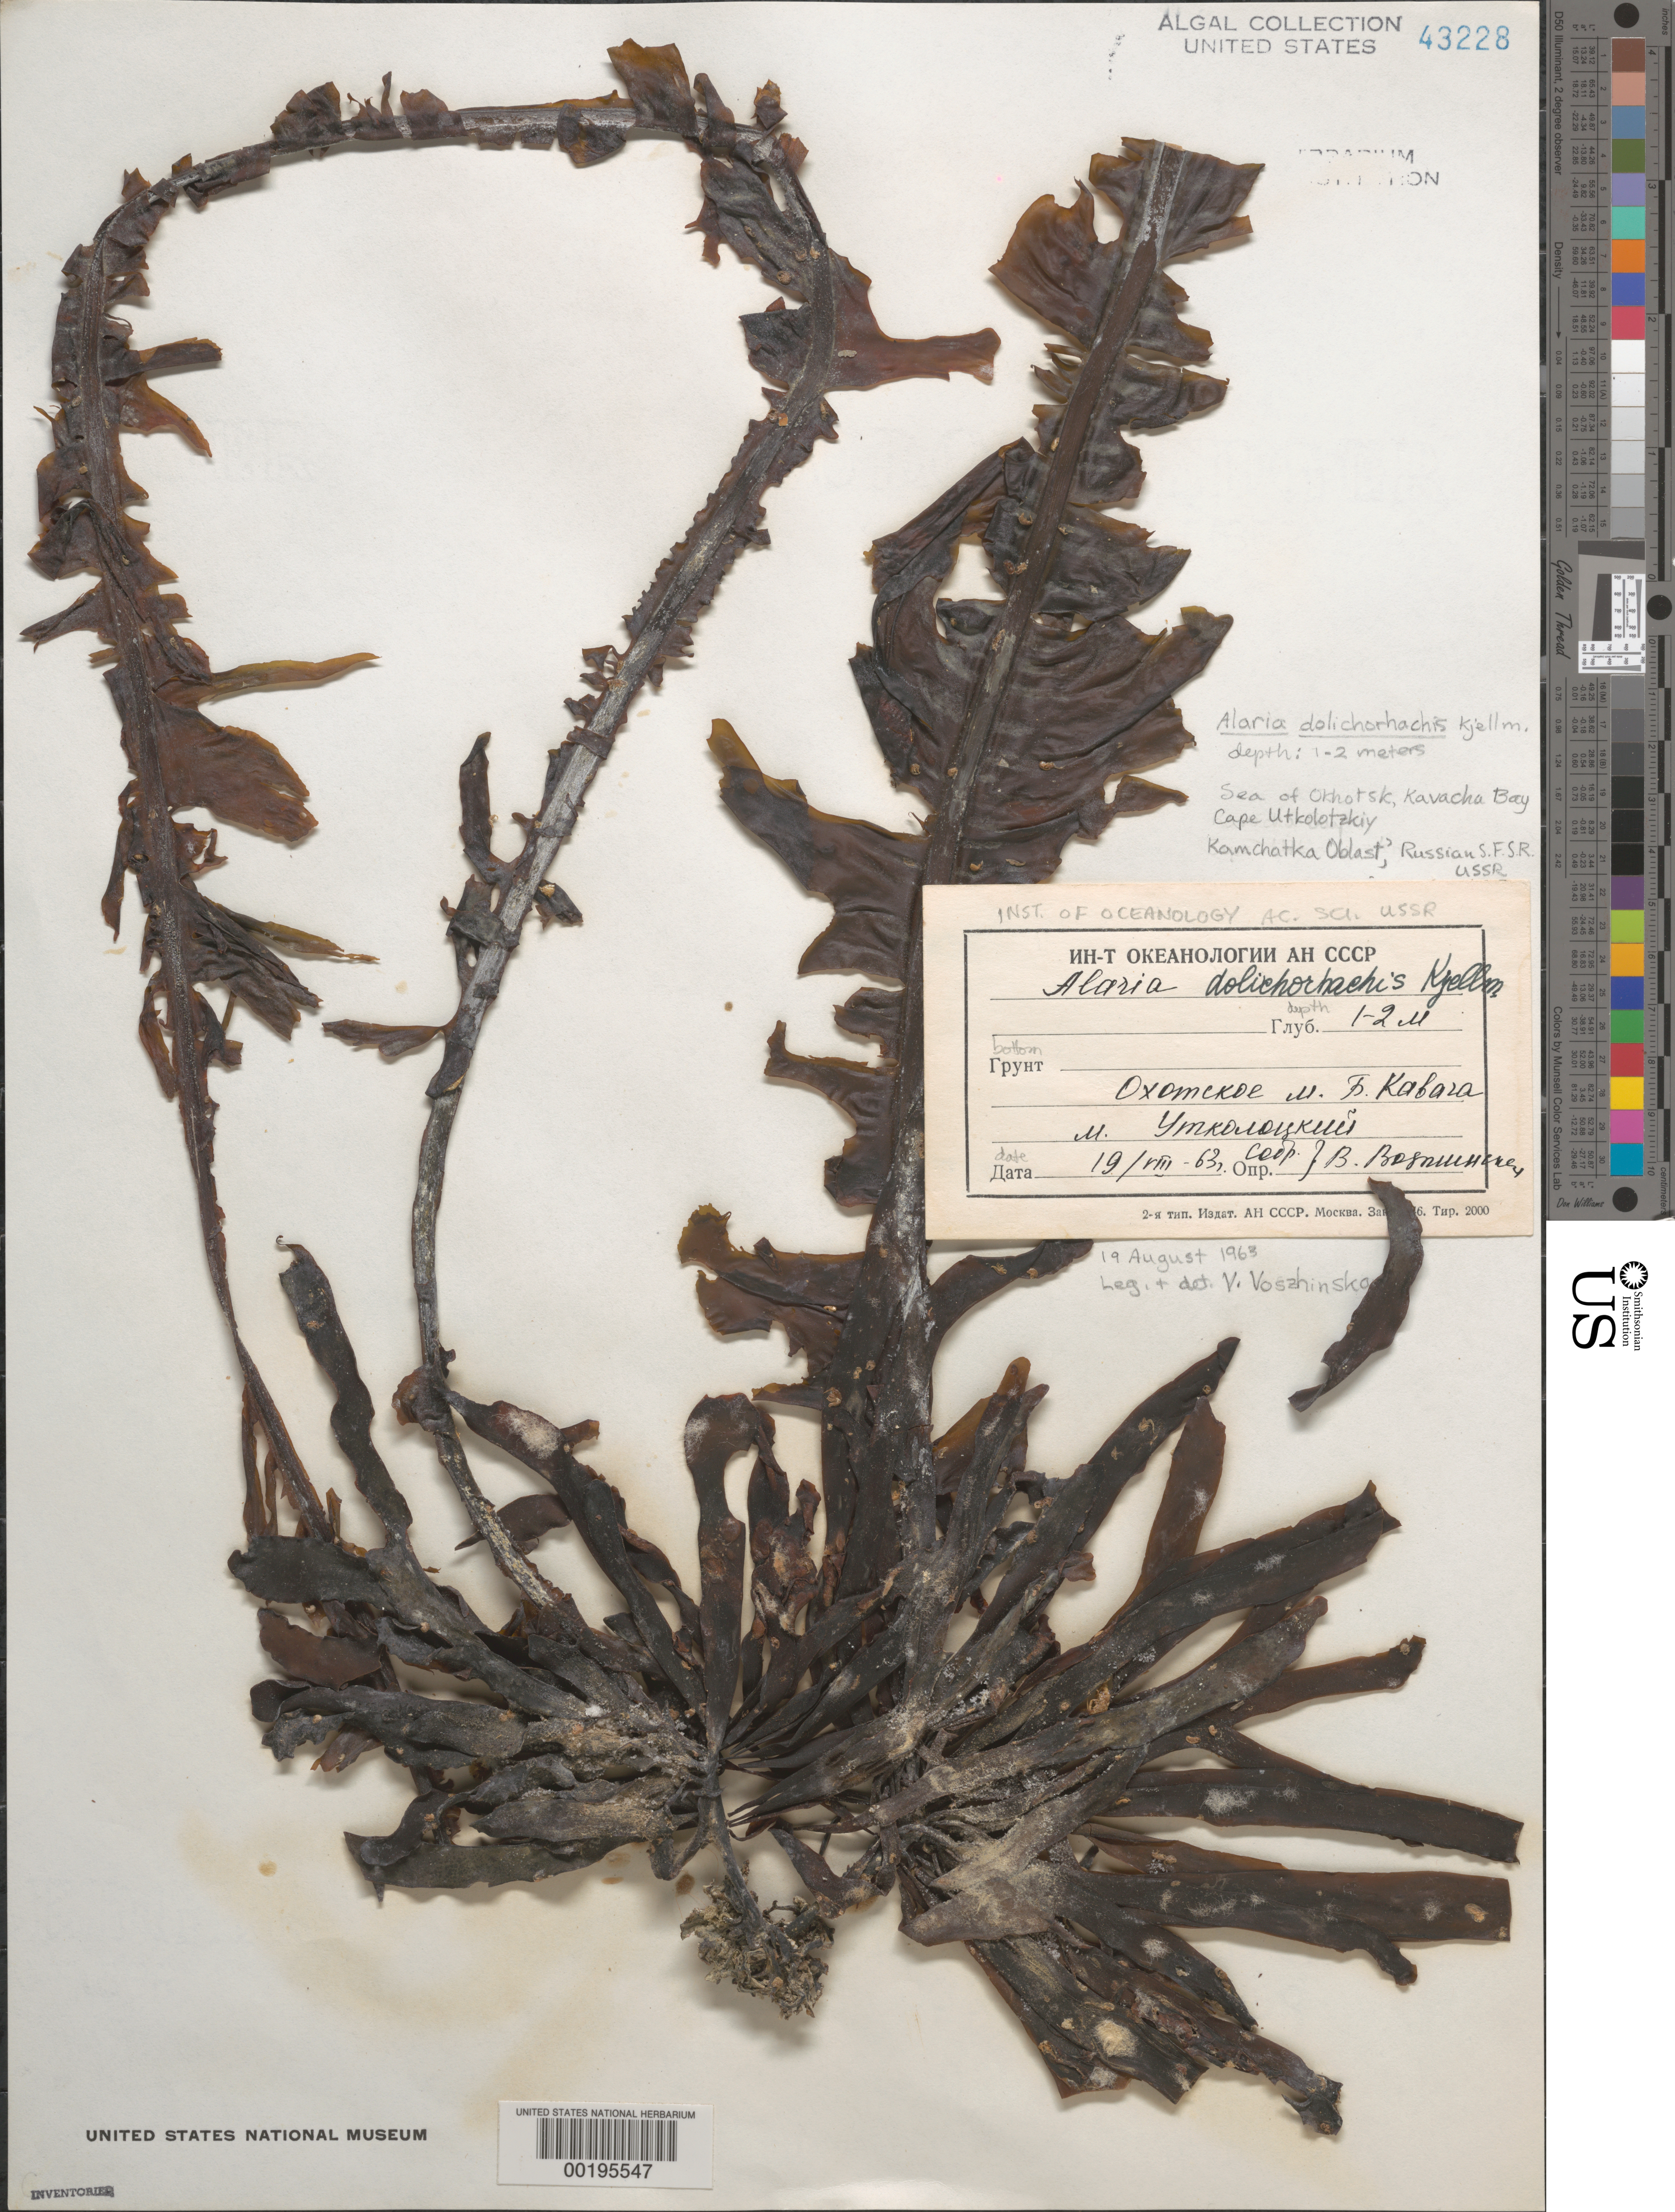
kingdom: Chromista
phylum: Ochrophyta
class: Phaeophyceae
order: Laminariales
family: Alariaceae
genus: Alaria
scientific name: Alaria esculenta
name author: (L.) Greville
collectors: V. Vozzhinskaya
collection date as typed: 19 Aug 1963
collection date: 1963-08-19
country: Russian Federation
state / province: Kamchatka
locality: Sea of Okhotsk, Kavacha Bay, Cape Utkolotzkiy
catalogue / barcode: US 43228